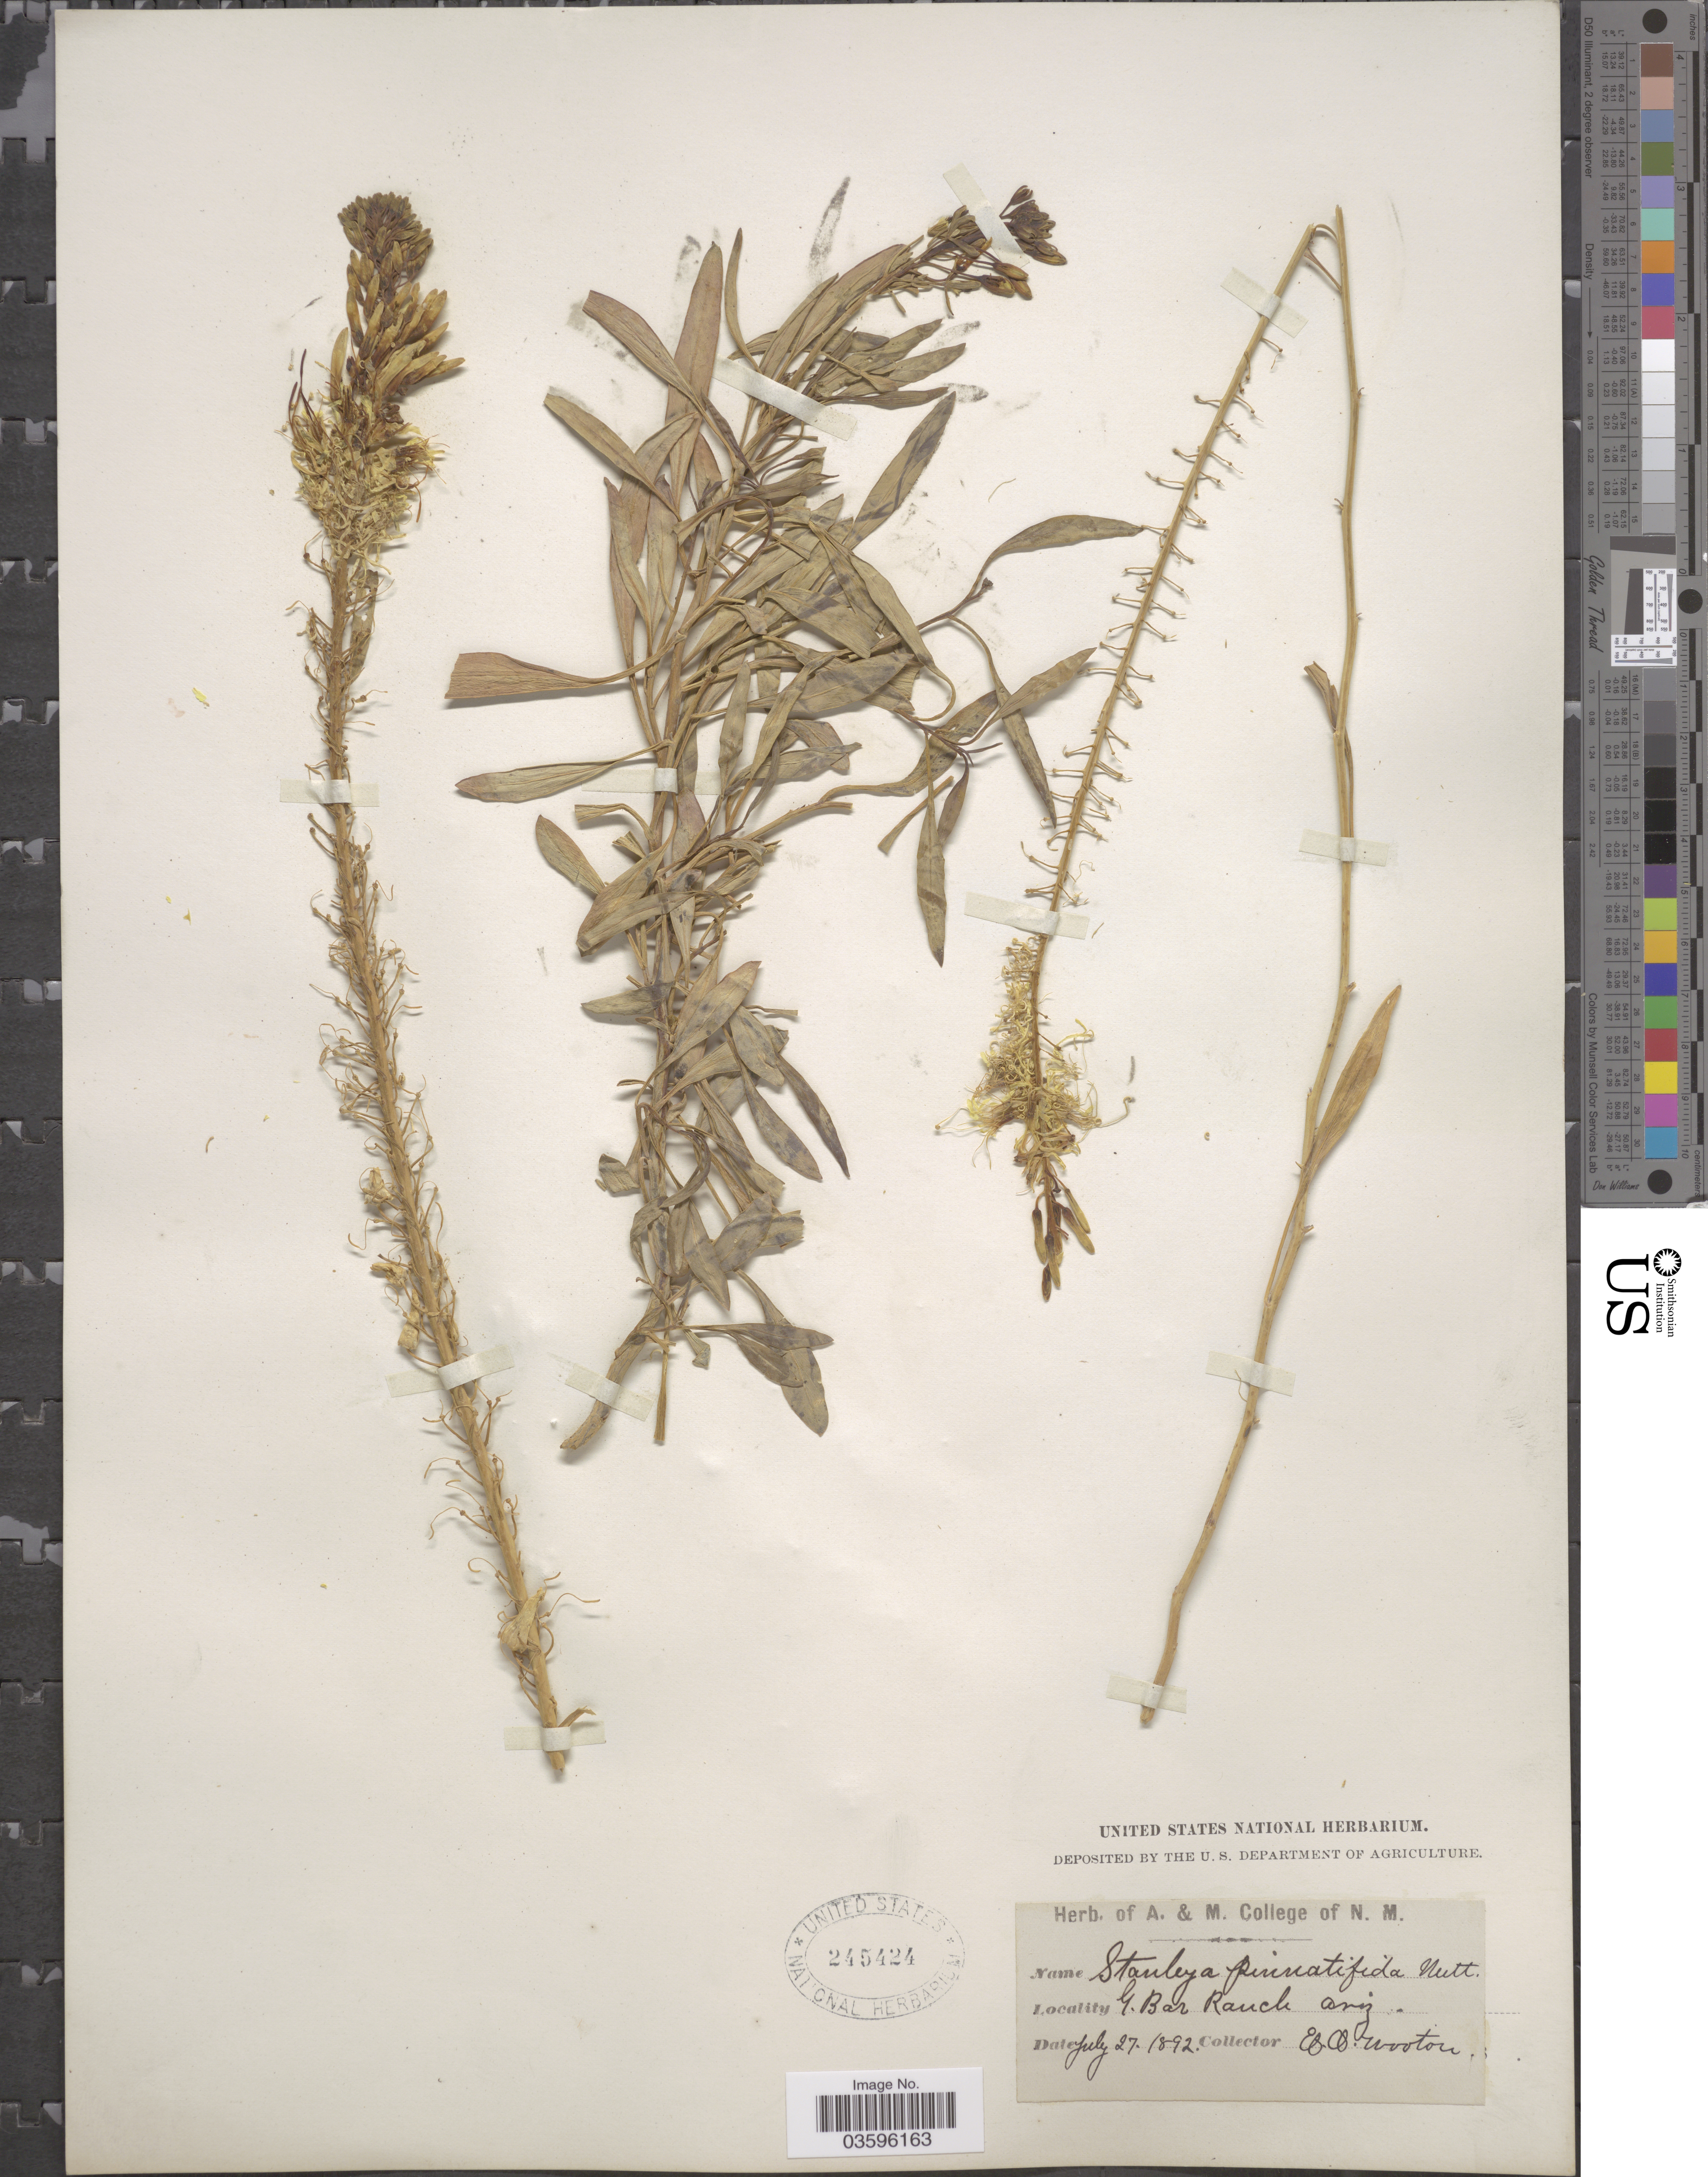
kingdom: Plantae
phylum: Tracheophyta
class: Magnoliopsida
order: Brassicales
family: Brassicaceae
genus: Stanleya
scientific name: Stanleya pinnata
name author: (Pursh) Britton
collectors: E. O. Wooton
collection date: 1892-07-27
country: United States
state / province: Arizona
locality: G. Bar Ranch.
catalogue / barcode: US 245424